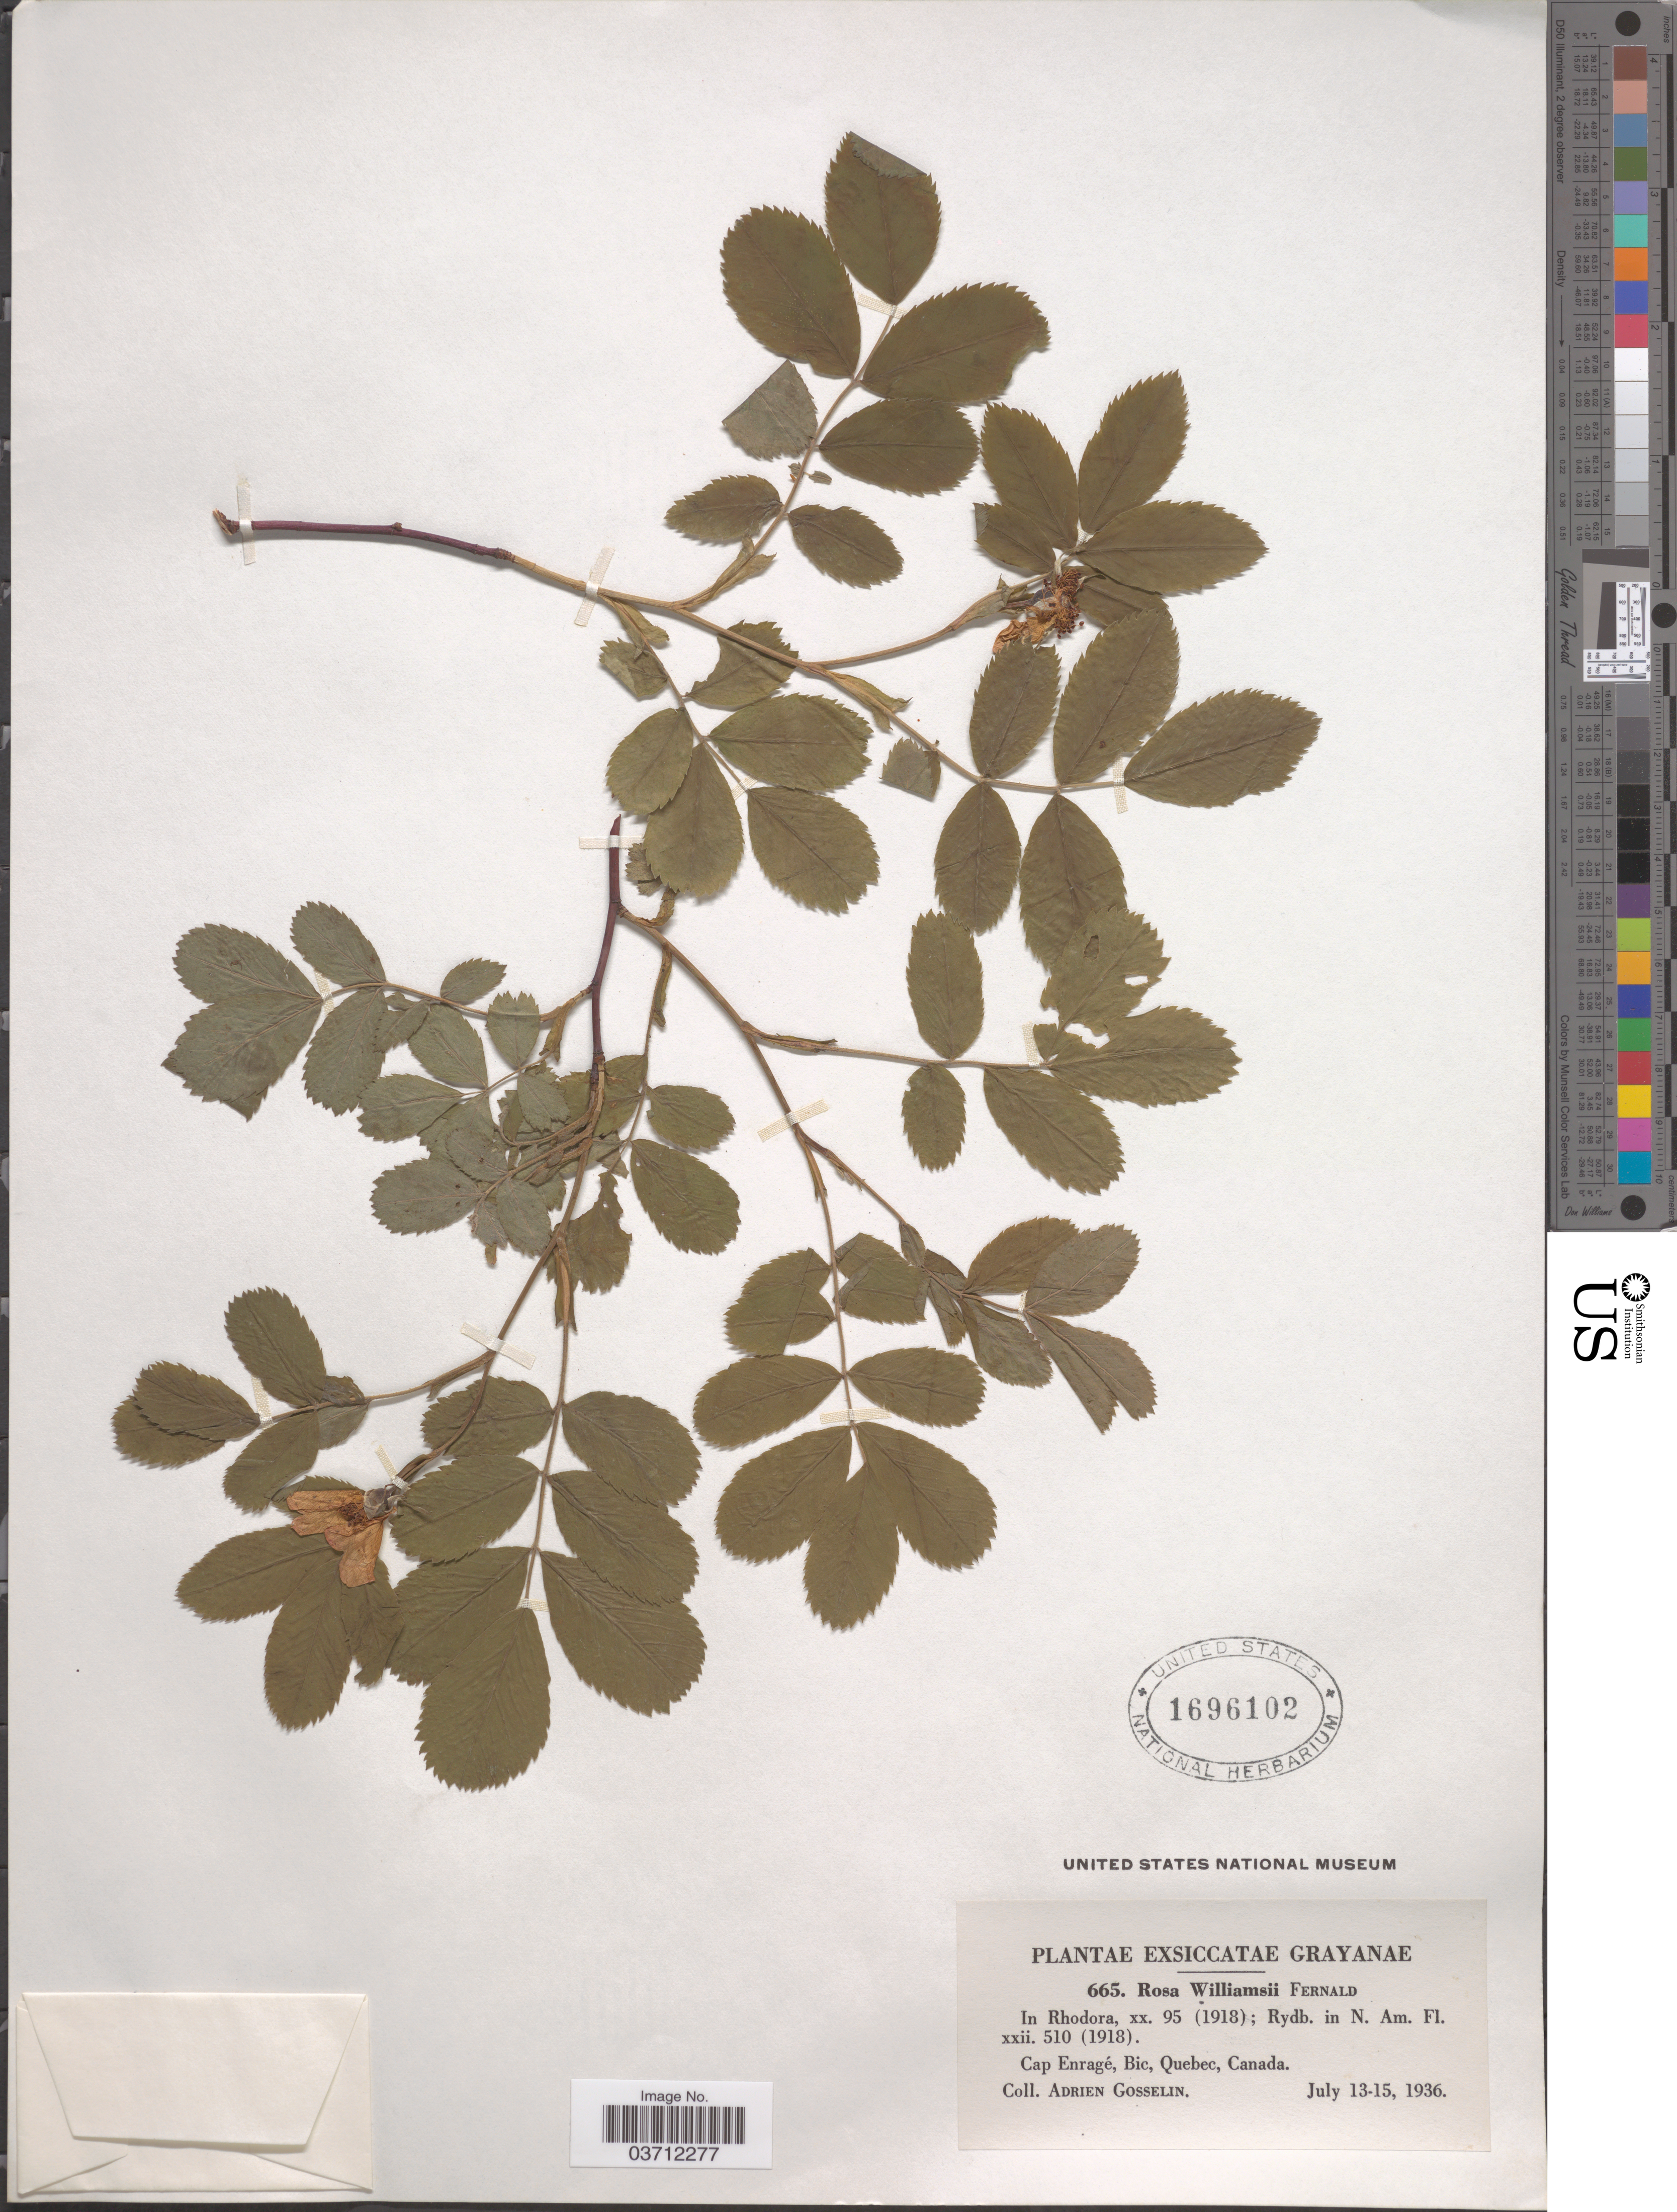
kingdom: Plantae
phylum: Tracheophyta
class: Magnoliopsida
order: Rosales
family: Rosaceae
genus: Rosa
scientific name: Rosa williamsii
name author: Fernald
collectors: A. Gosselin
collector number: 665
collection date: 1936-07-13/1936-07-15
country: Canada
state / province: Quebec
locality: Grayanae. Cap Enragé, Bic.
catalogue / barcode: US 1696102